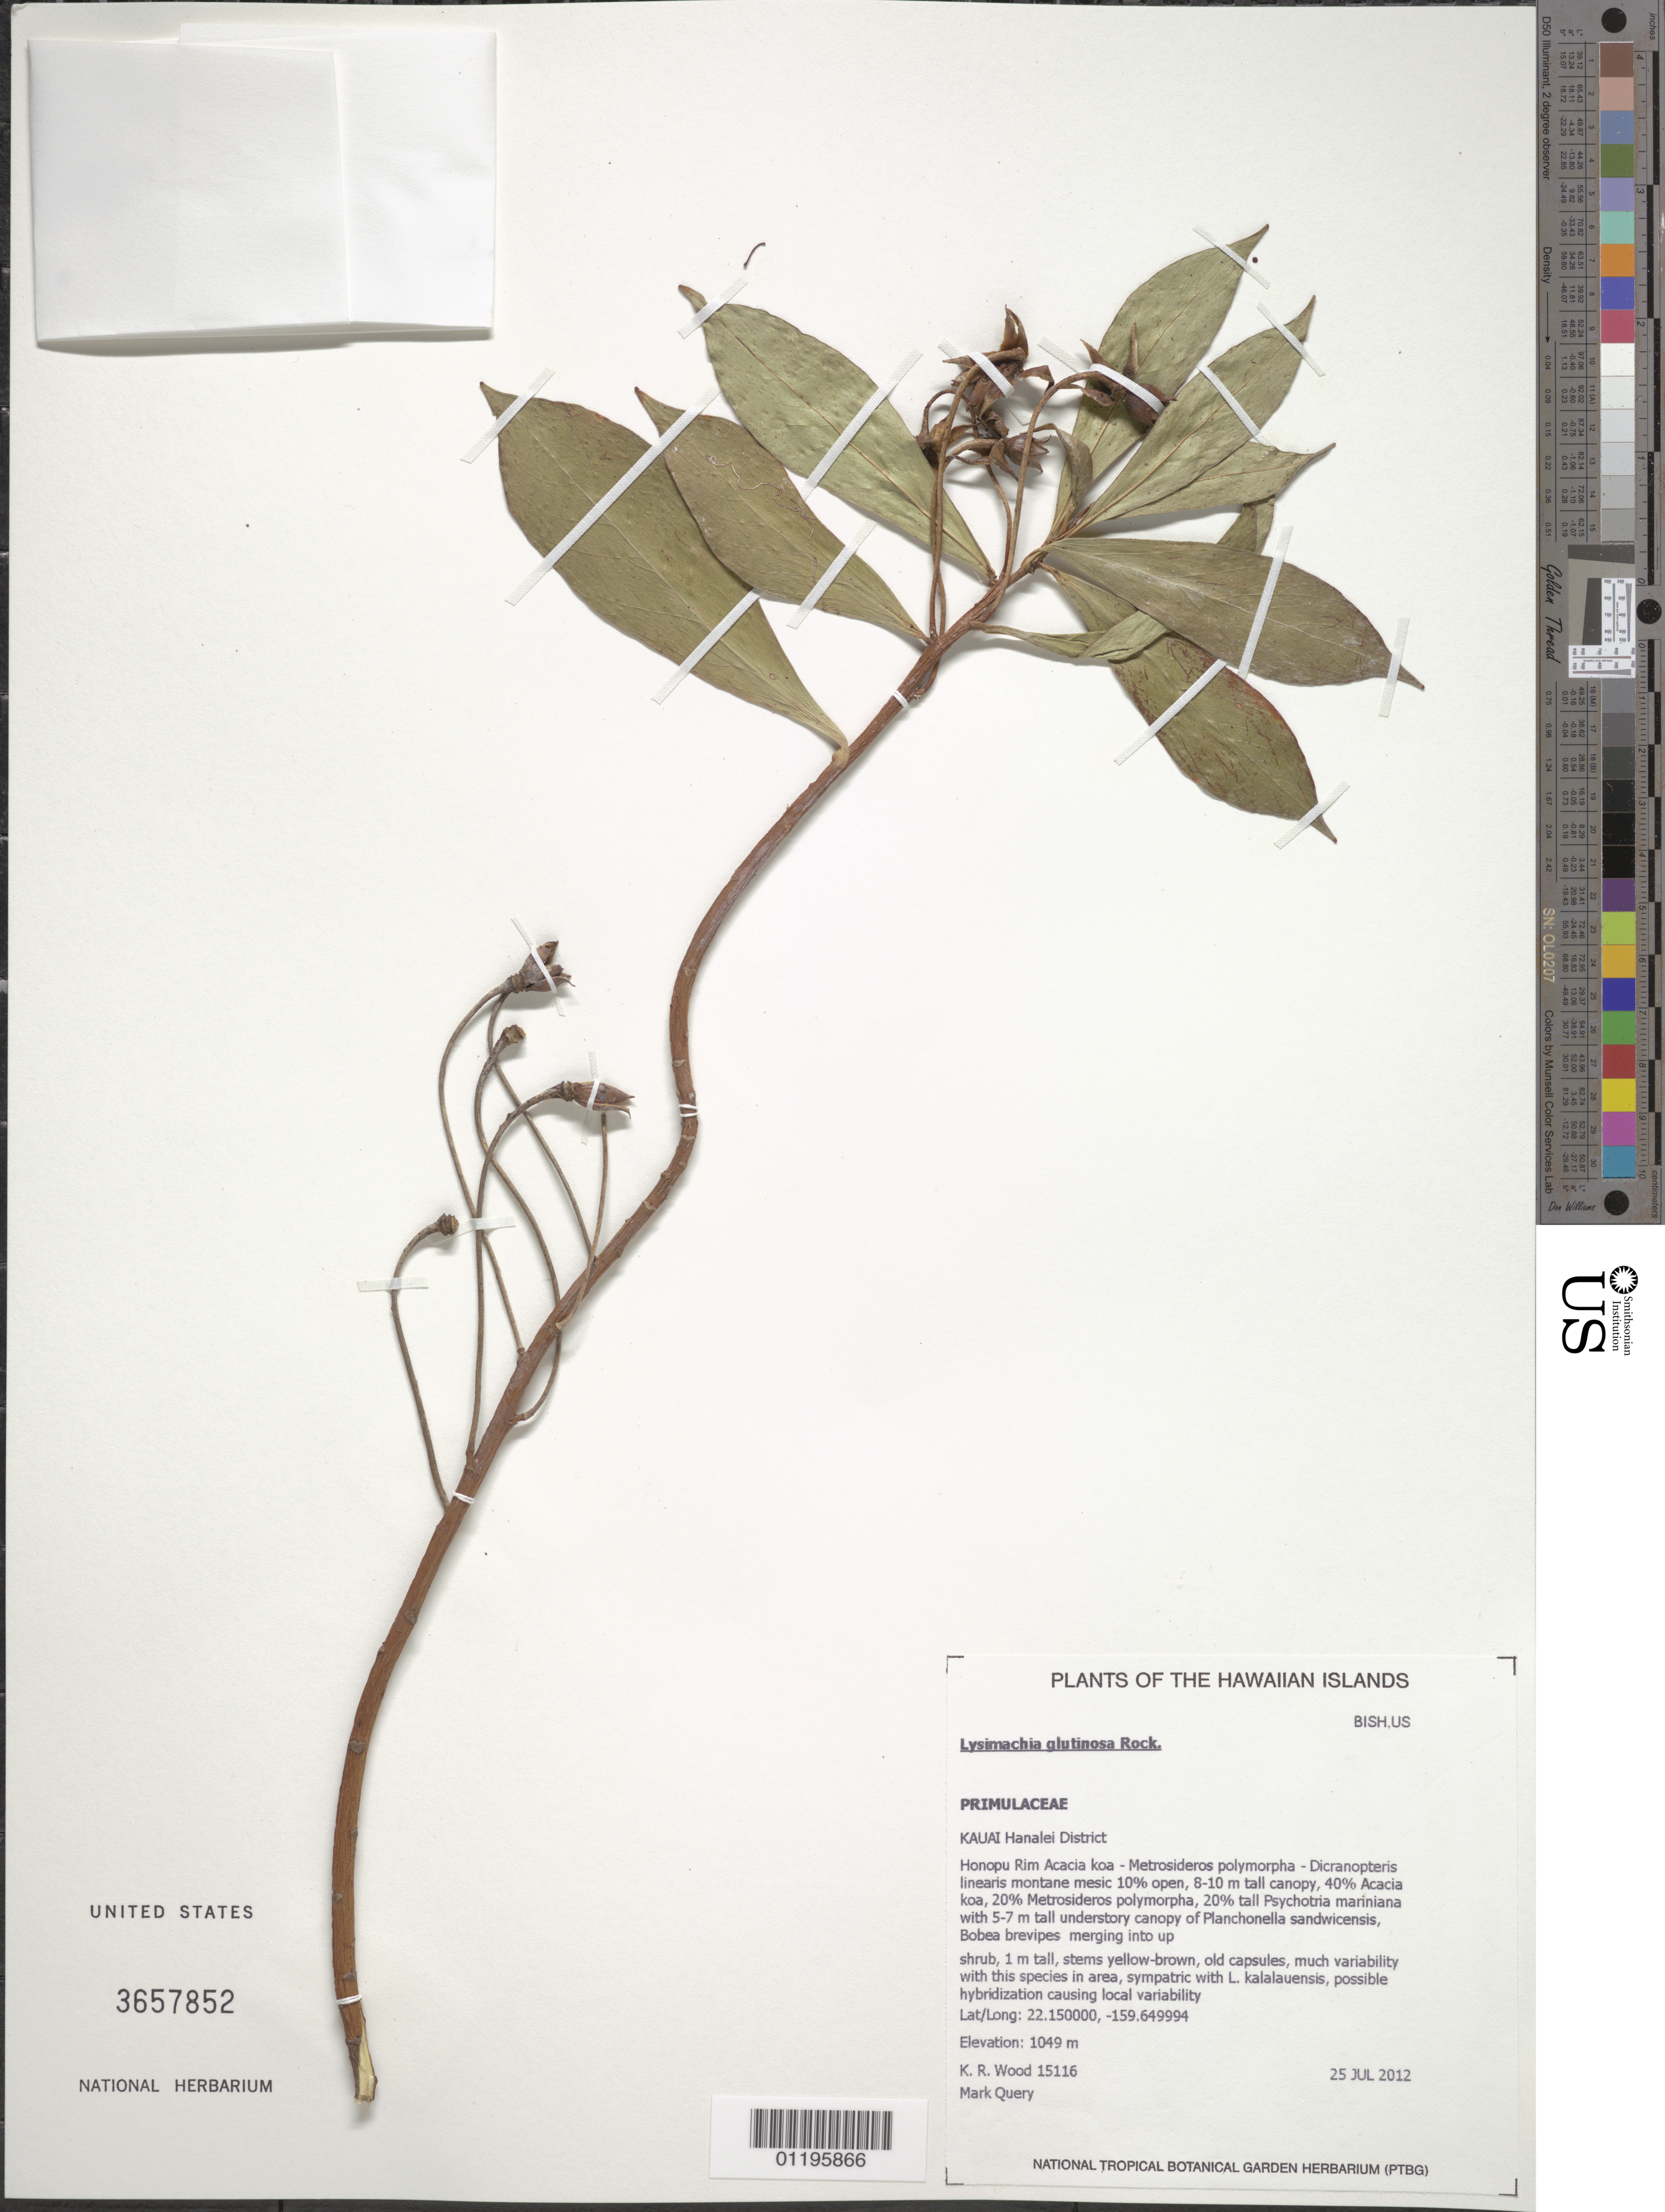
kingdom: Plantae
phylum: Tracheophyta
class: Magnoliopsida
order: Ericales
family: Primulaceae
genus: Lysimachia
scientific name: Lysimachia glutinosa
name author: Rock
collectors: K. R. Wood & M. Query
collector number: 15116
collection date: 2012-07-25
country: United States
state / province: Hawaii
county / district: Kauai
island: Kaua'i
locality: Hanalei District, Honopu Rim.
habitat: Montane mesic forest.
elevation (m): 1049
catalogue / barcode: US 3657852